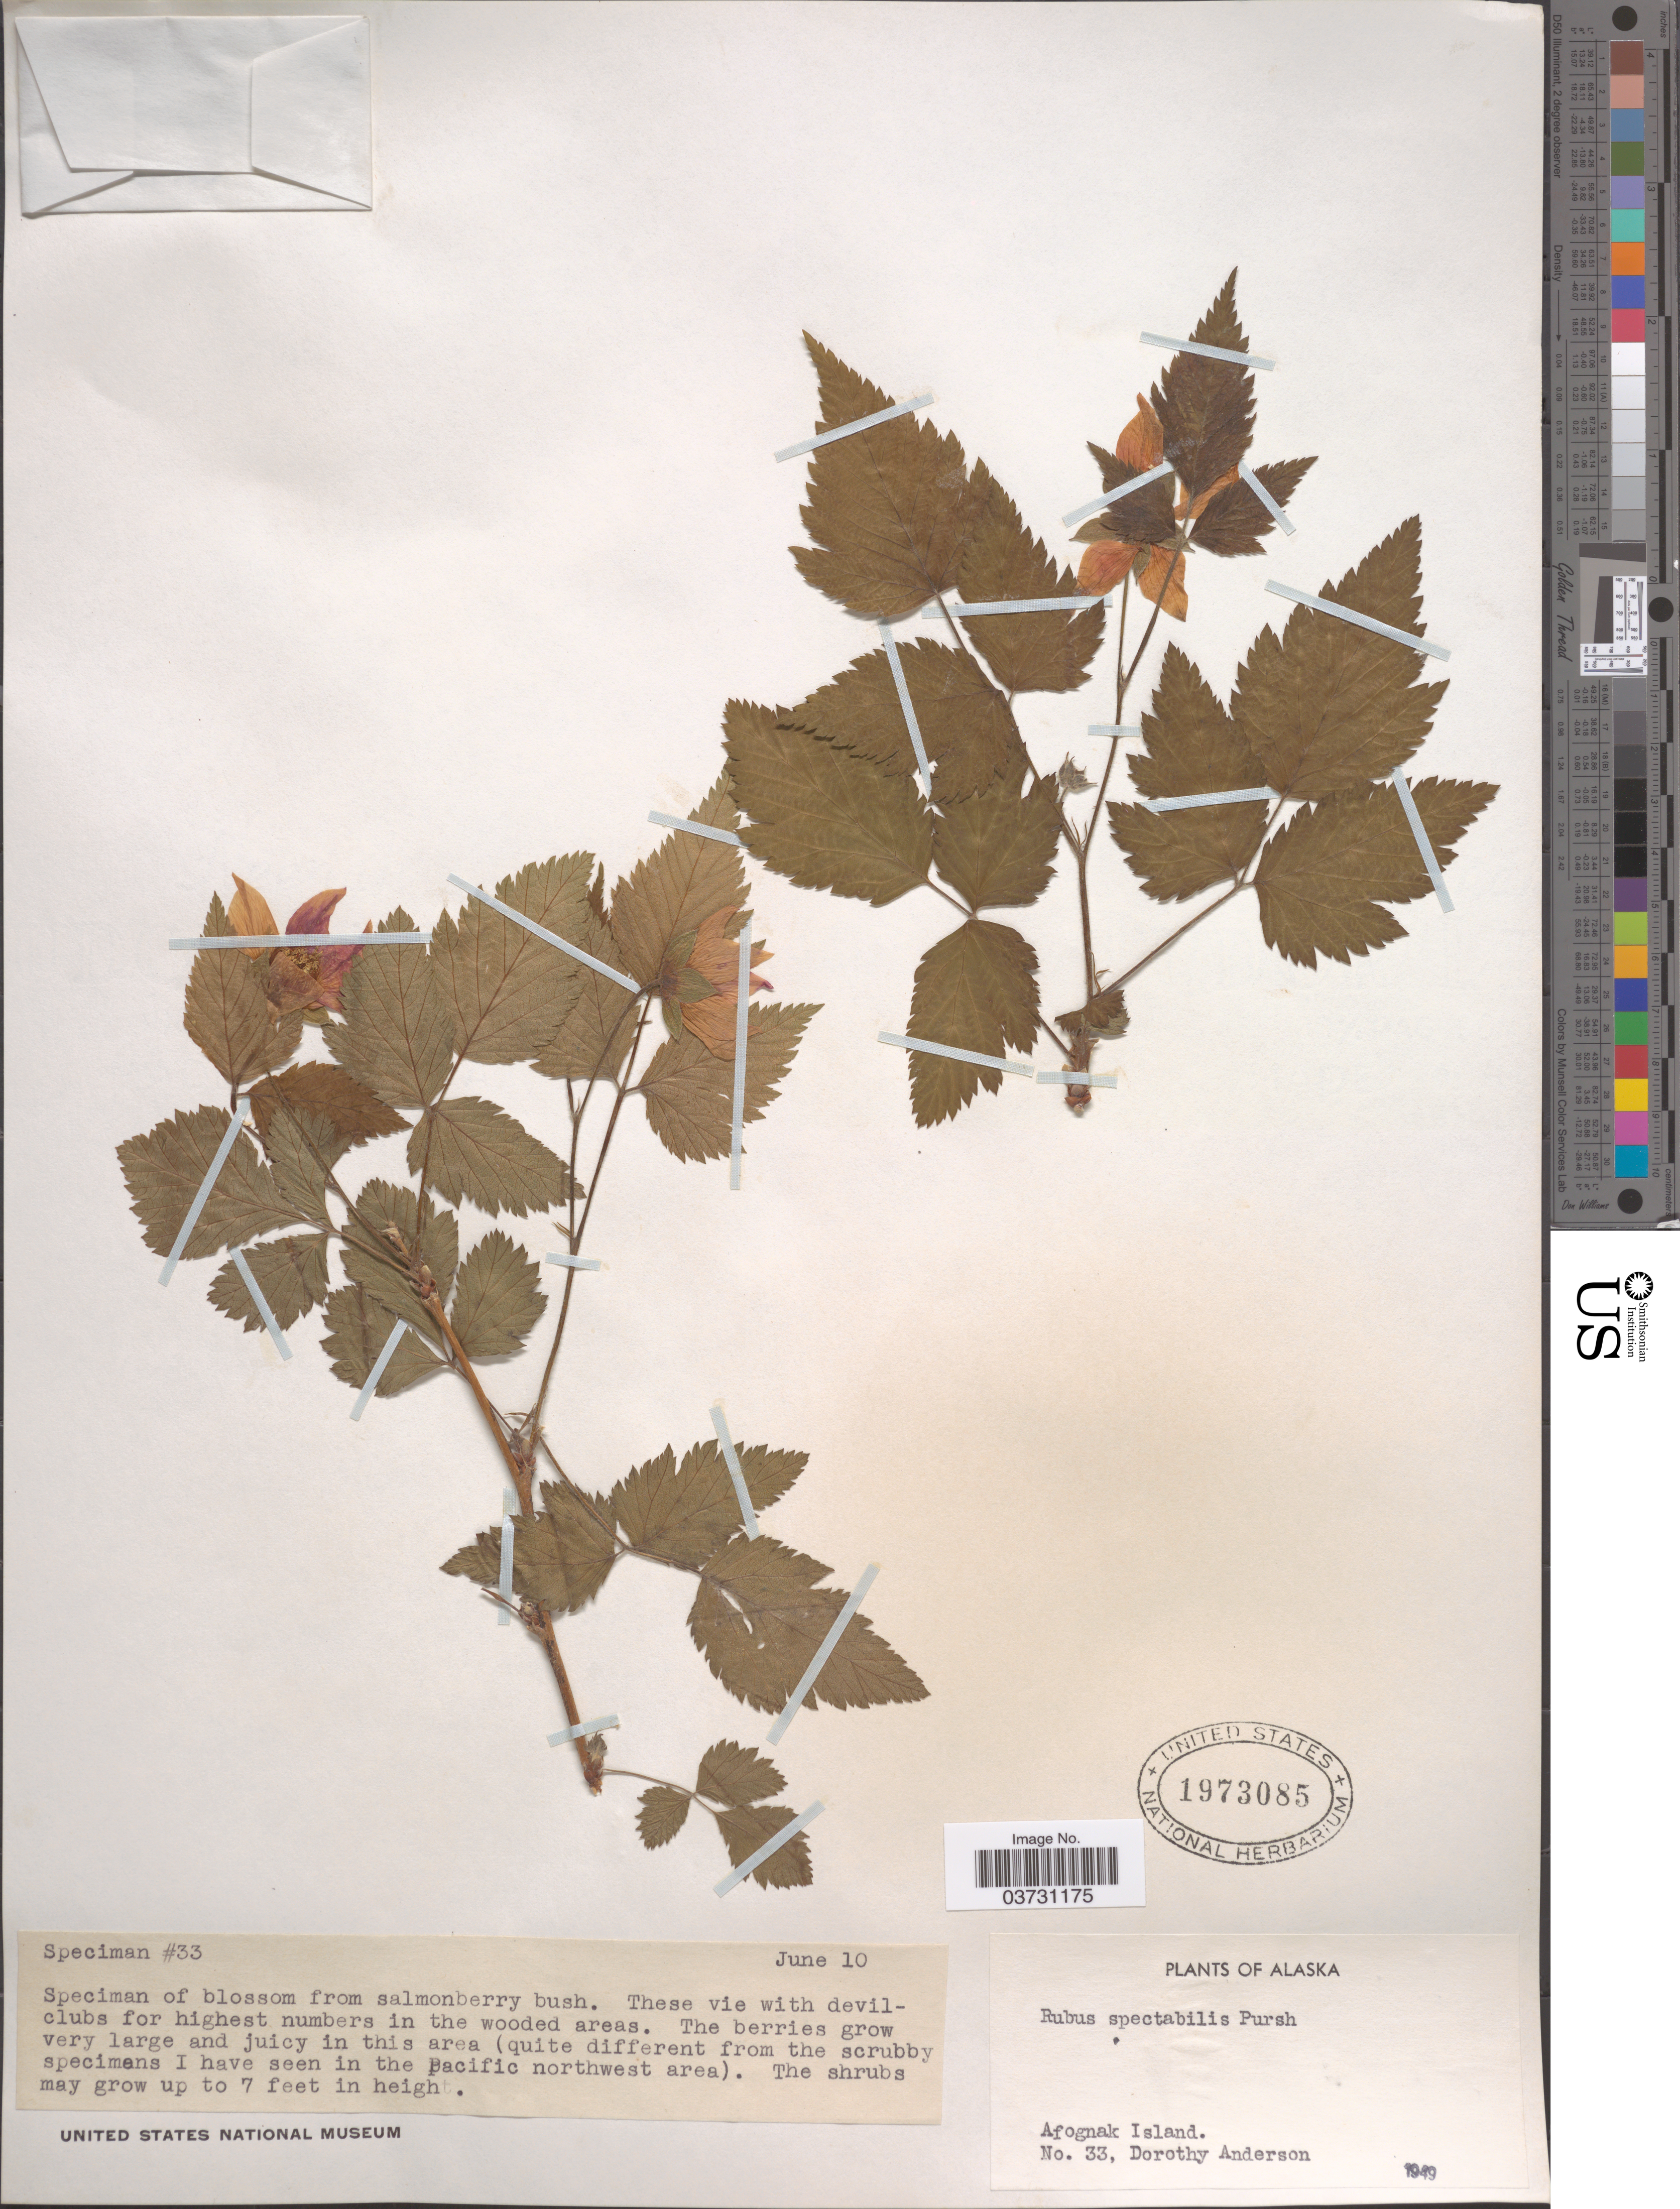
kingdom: Plantae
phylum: Tracheophyta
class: Magnoliopsida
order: Rosales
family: Rosaceae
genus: Rubus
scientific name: Rubus spectabilis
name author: Pursh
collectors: D. Anderson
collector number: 33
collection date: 1949-06-10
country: United States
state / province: Alaska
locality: Afognak Island.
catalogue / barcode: US 1973085